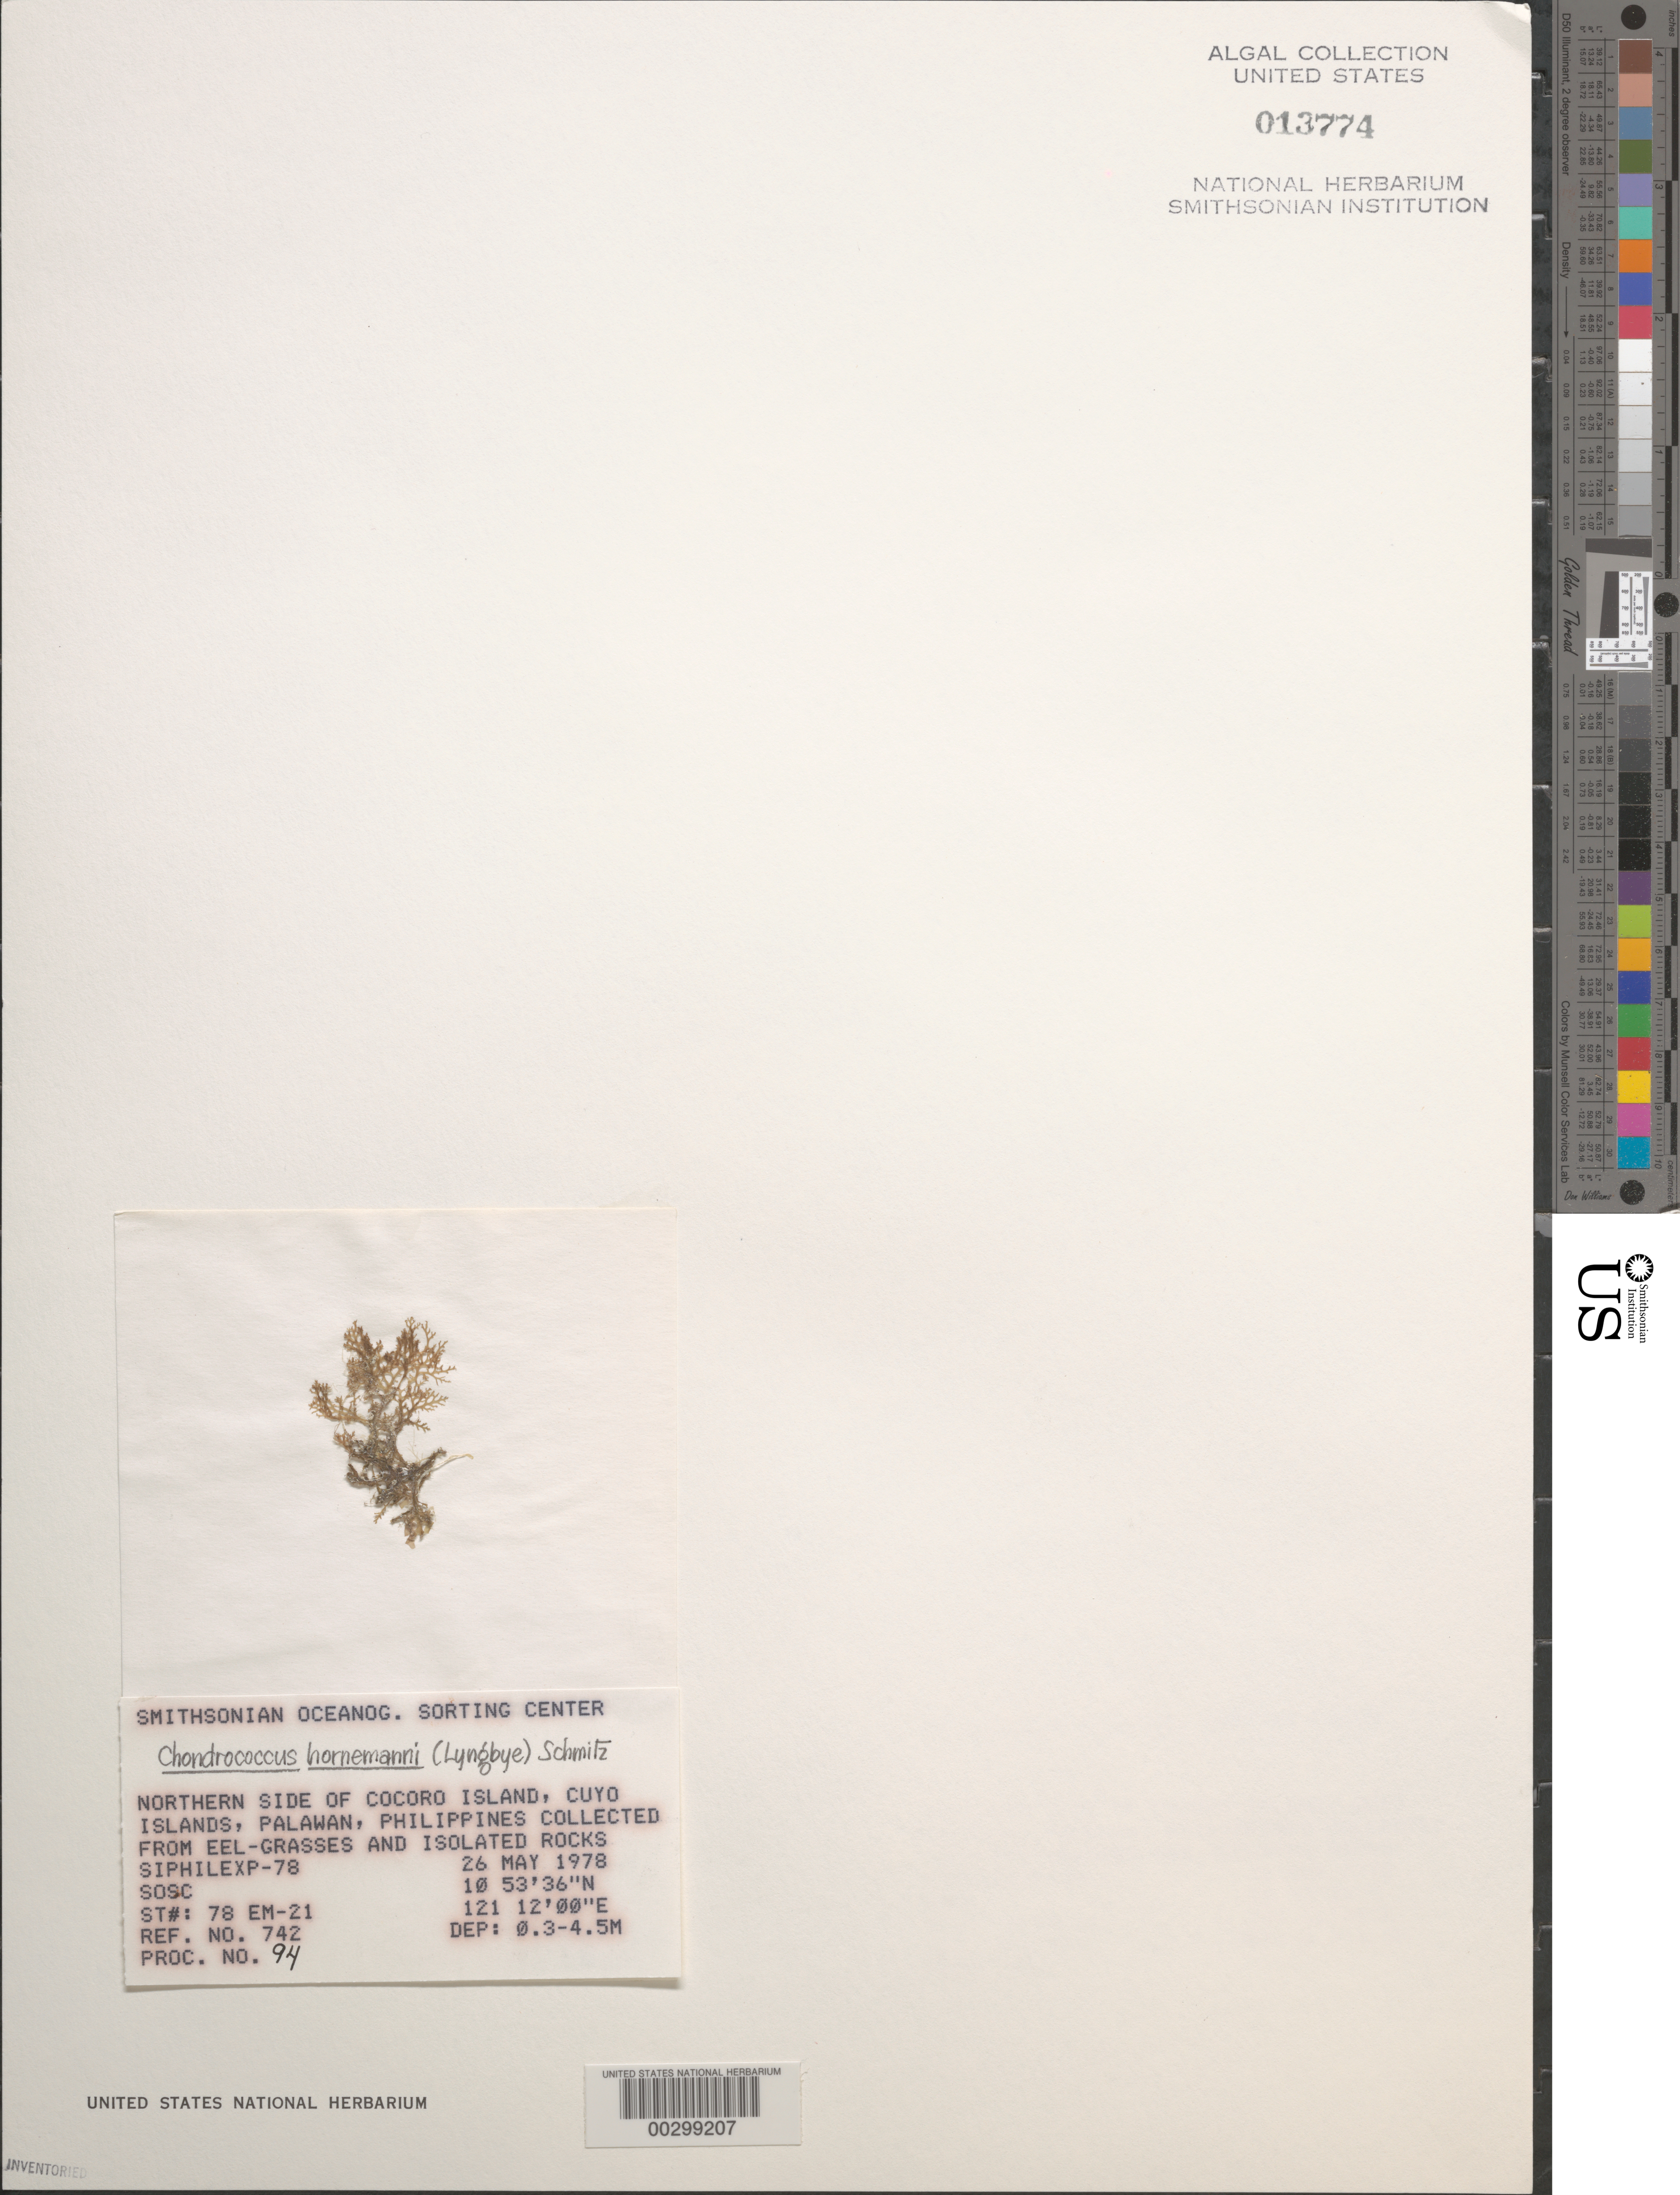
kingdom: Plantae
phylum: Rhodophyta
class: Florideophyceae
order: Gigartinales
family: Rhizophyllidaceae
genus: Portieria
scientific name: Portieria hornemannii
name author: (Lyngbye) P.C. Silva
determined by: Algae name updating Project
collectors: SOSC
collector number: Station 78 EM-21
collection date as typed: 26 May 1978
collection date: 1978-05-26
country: Philippines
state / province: Mimaropa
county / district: Palawan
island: Cocoro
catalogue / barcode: US 13774